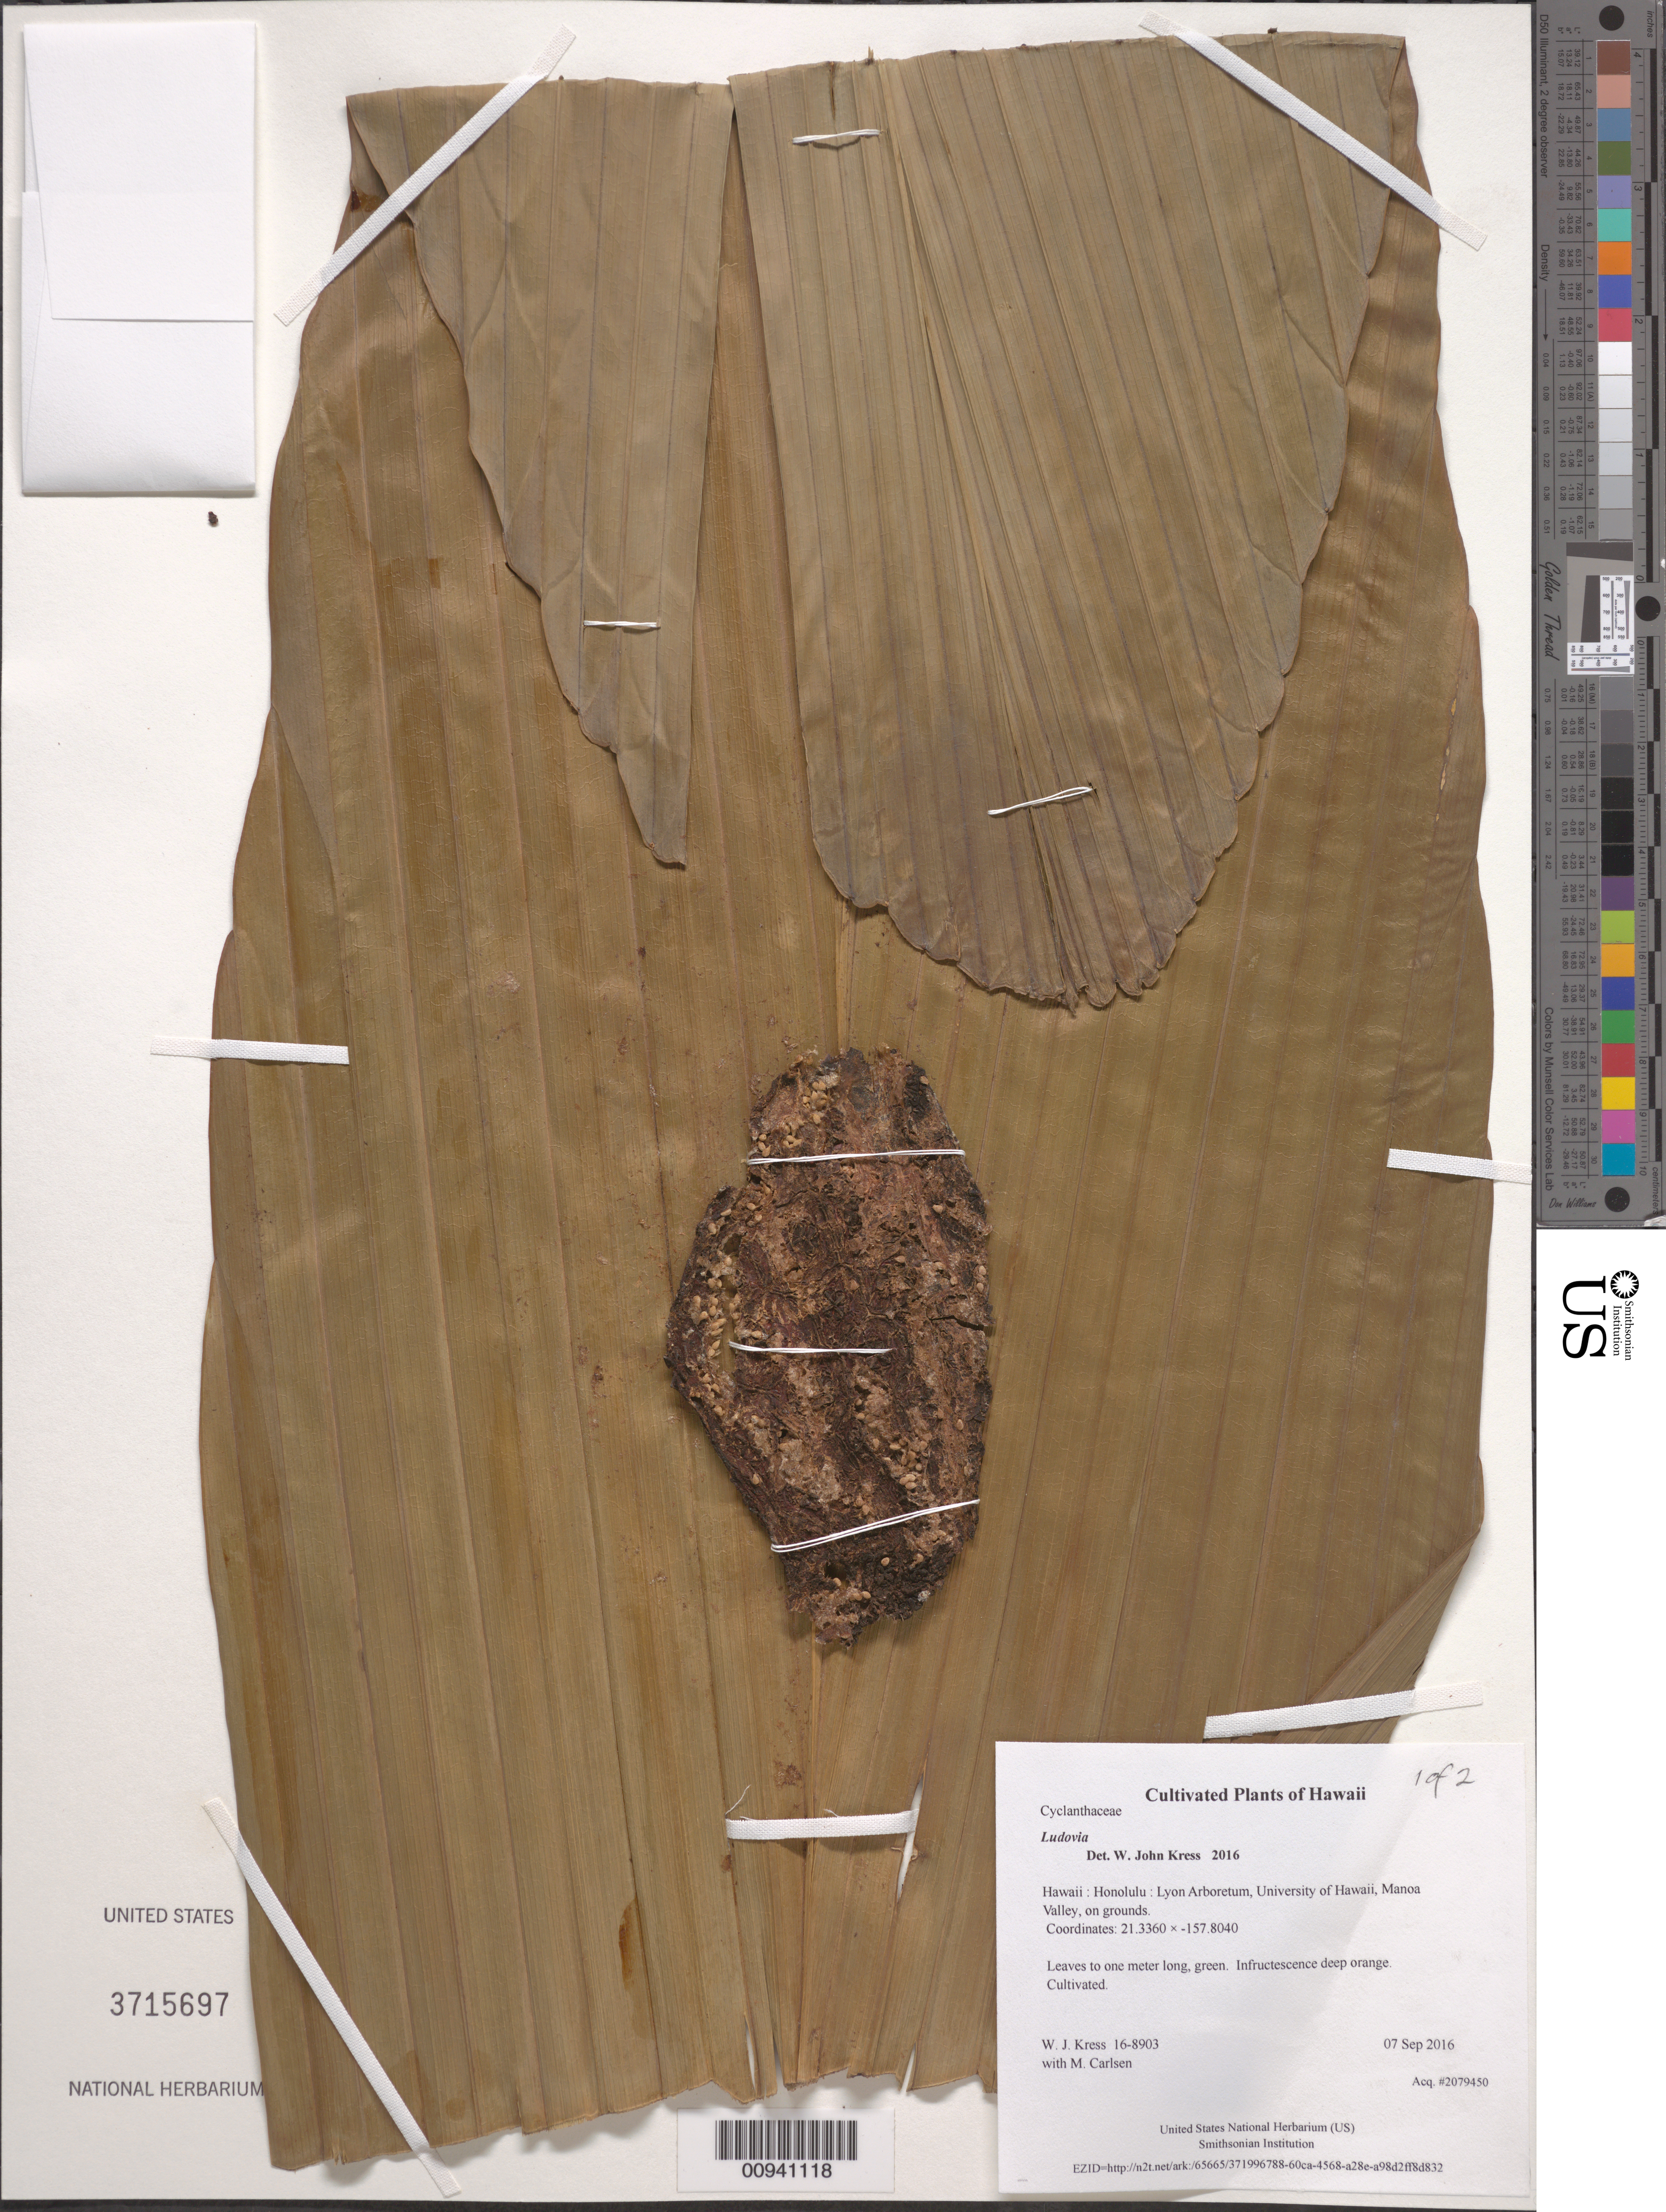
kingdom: Plantae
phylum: Tracheophyta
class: Liliopsida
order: Pandanales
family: Cyclanthaceae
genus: Ludovia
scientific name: Ludovia sp.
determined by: Kress, W. J., (US), Smithsonian Institution - National Museum of Natural History (UNITED STATES)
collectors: W. J. Kress & M. M. Carlsen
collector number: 16-8903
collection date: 2016-09-07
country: United States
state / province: Hawaii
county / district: Honolulu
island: Oahu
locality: Lyon Arboretum, University of Hawaii, Manoa Valley, on grounds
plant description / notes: Frozen tissue stored in Biorepository at AG5NN83; dried tissue stored at AG5NN84.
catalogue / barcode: US 3715697